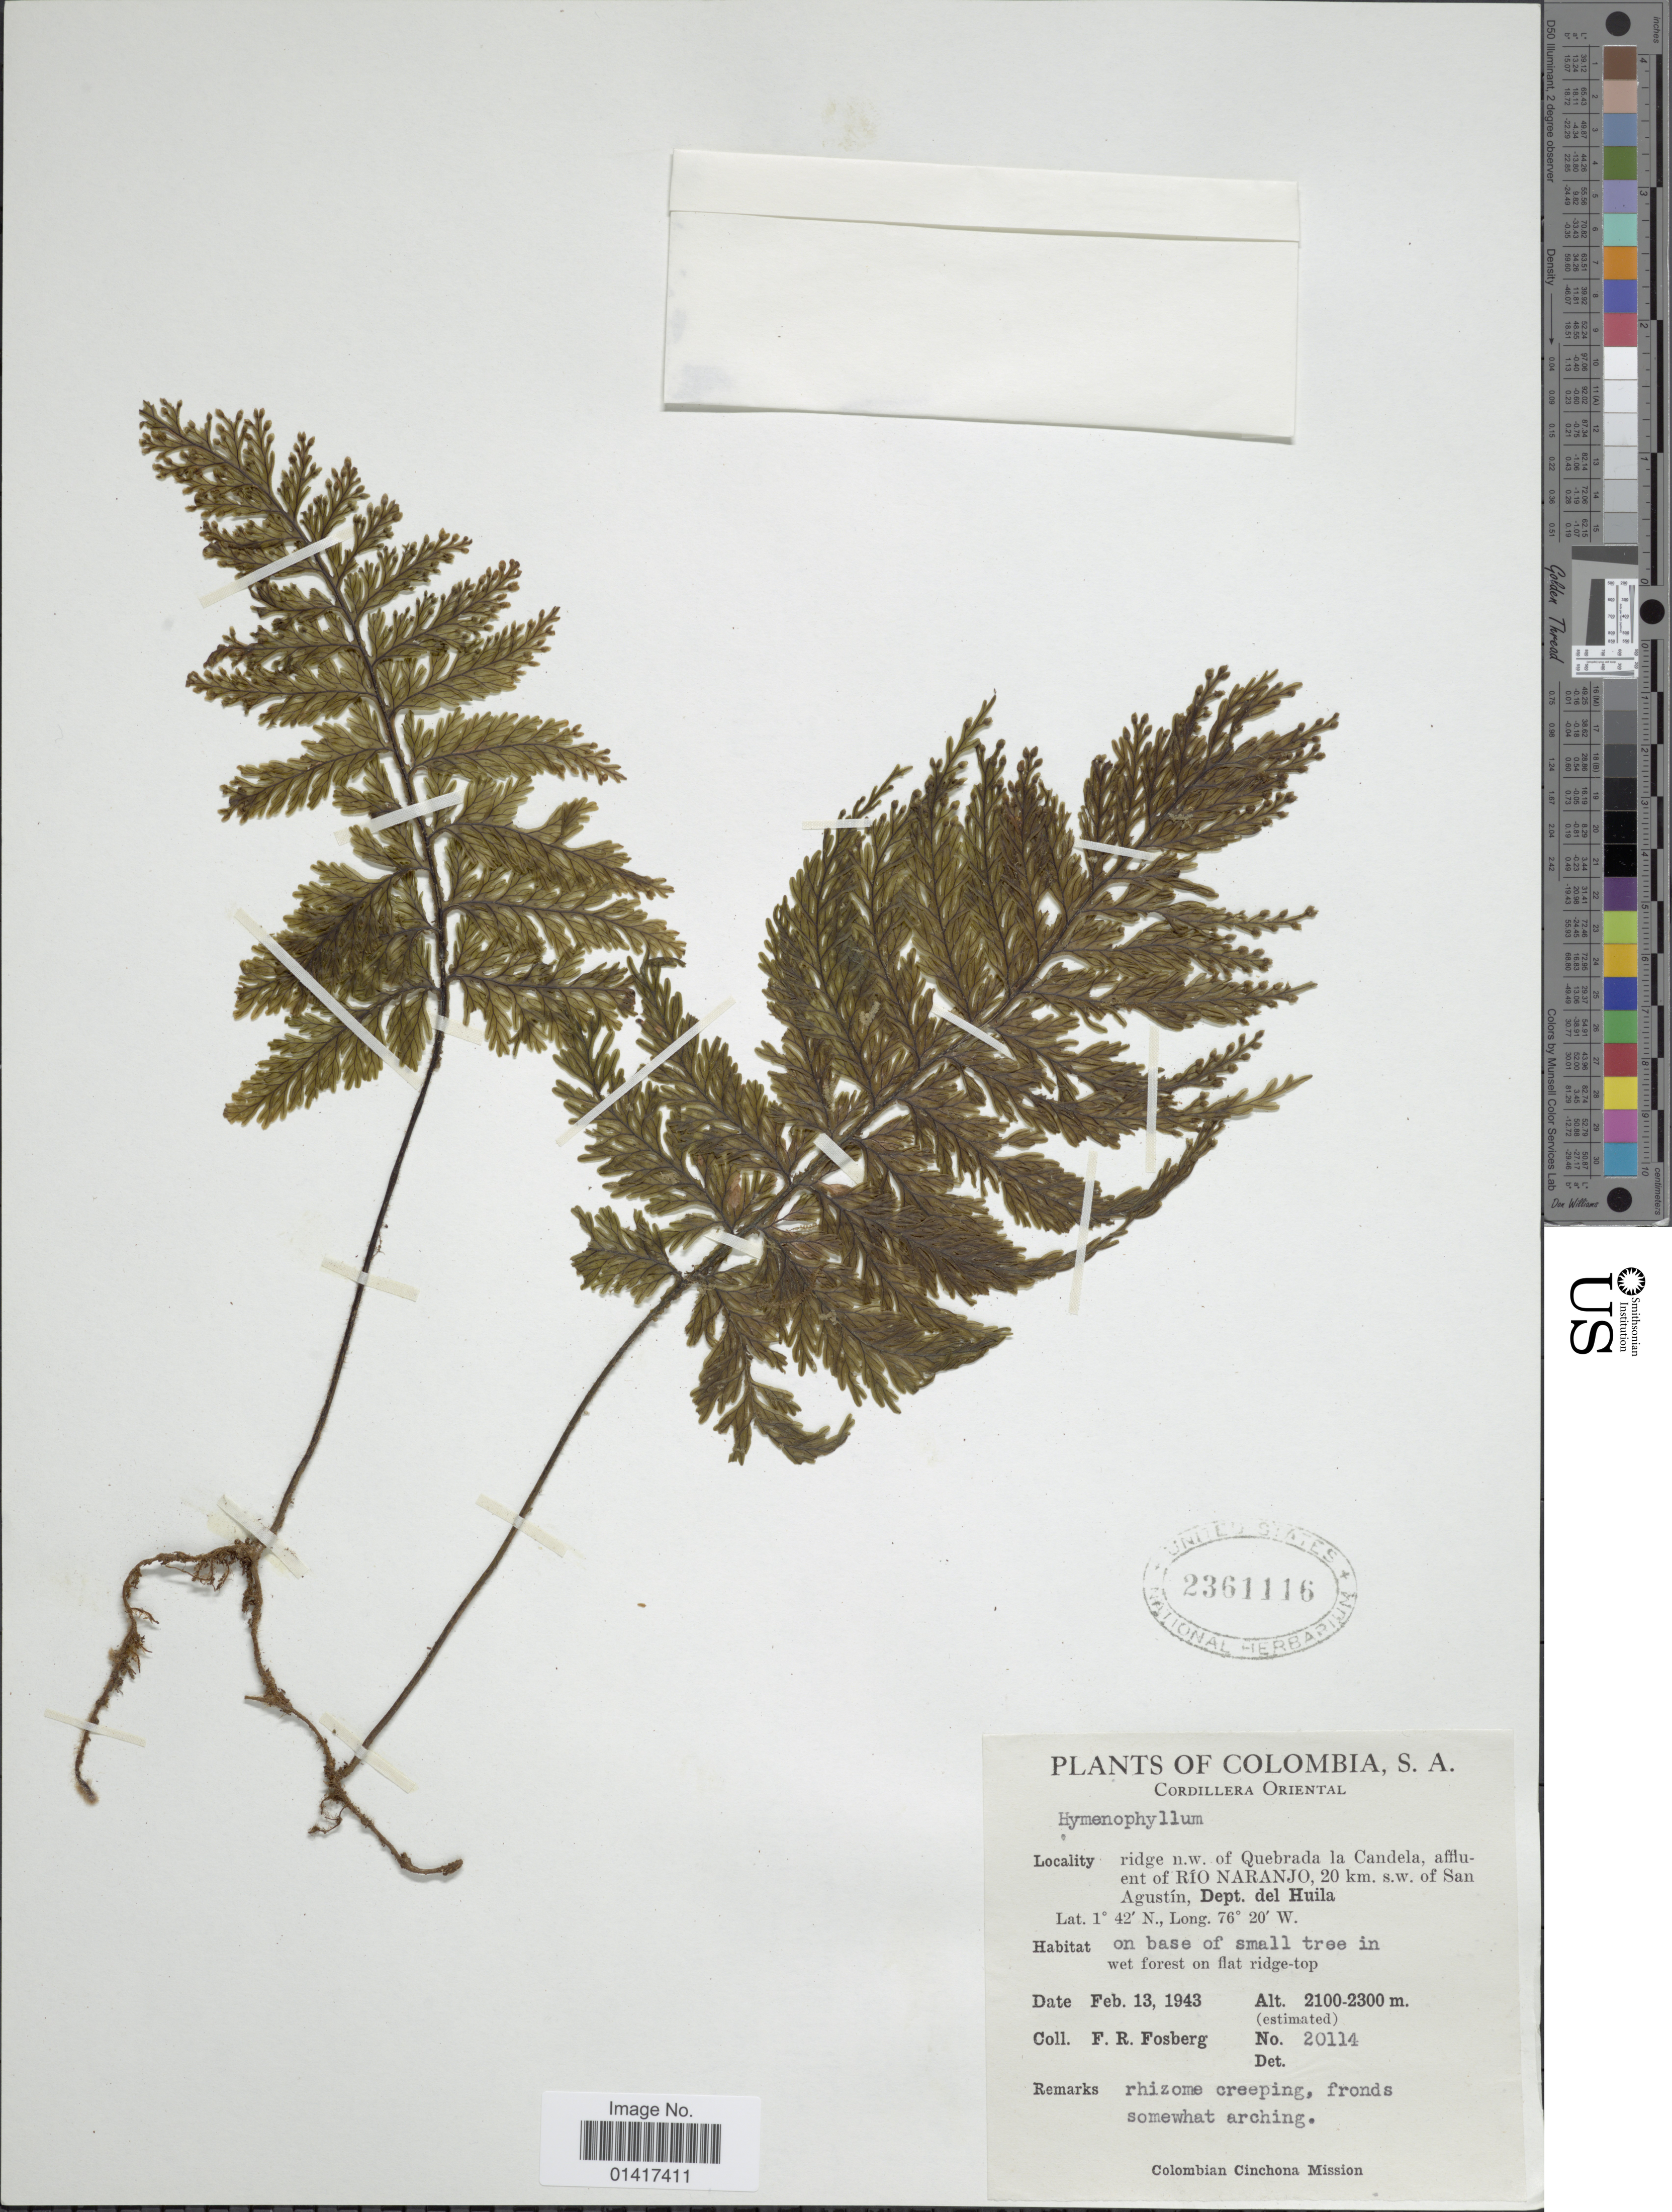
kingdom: Plantae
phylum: Tracheophyta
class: Polypodiopsida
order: Hymenophyllales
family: Hymenophyllaceae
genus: Hymenophyllum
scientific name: Hymenophyllum sp.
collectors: F. R. Fosberg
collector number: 20114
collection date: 1943-02-13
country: Colombia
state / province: Huila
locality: Cordillera Oriental. Ridge n.w. of Quebrada la Candela, affluent of Rio naranjo, 20 km s.w. of San Agustin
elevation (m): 2100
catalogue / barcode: US 2361116